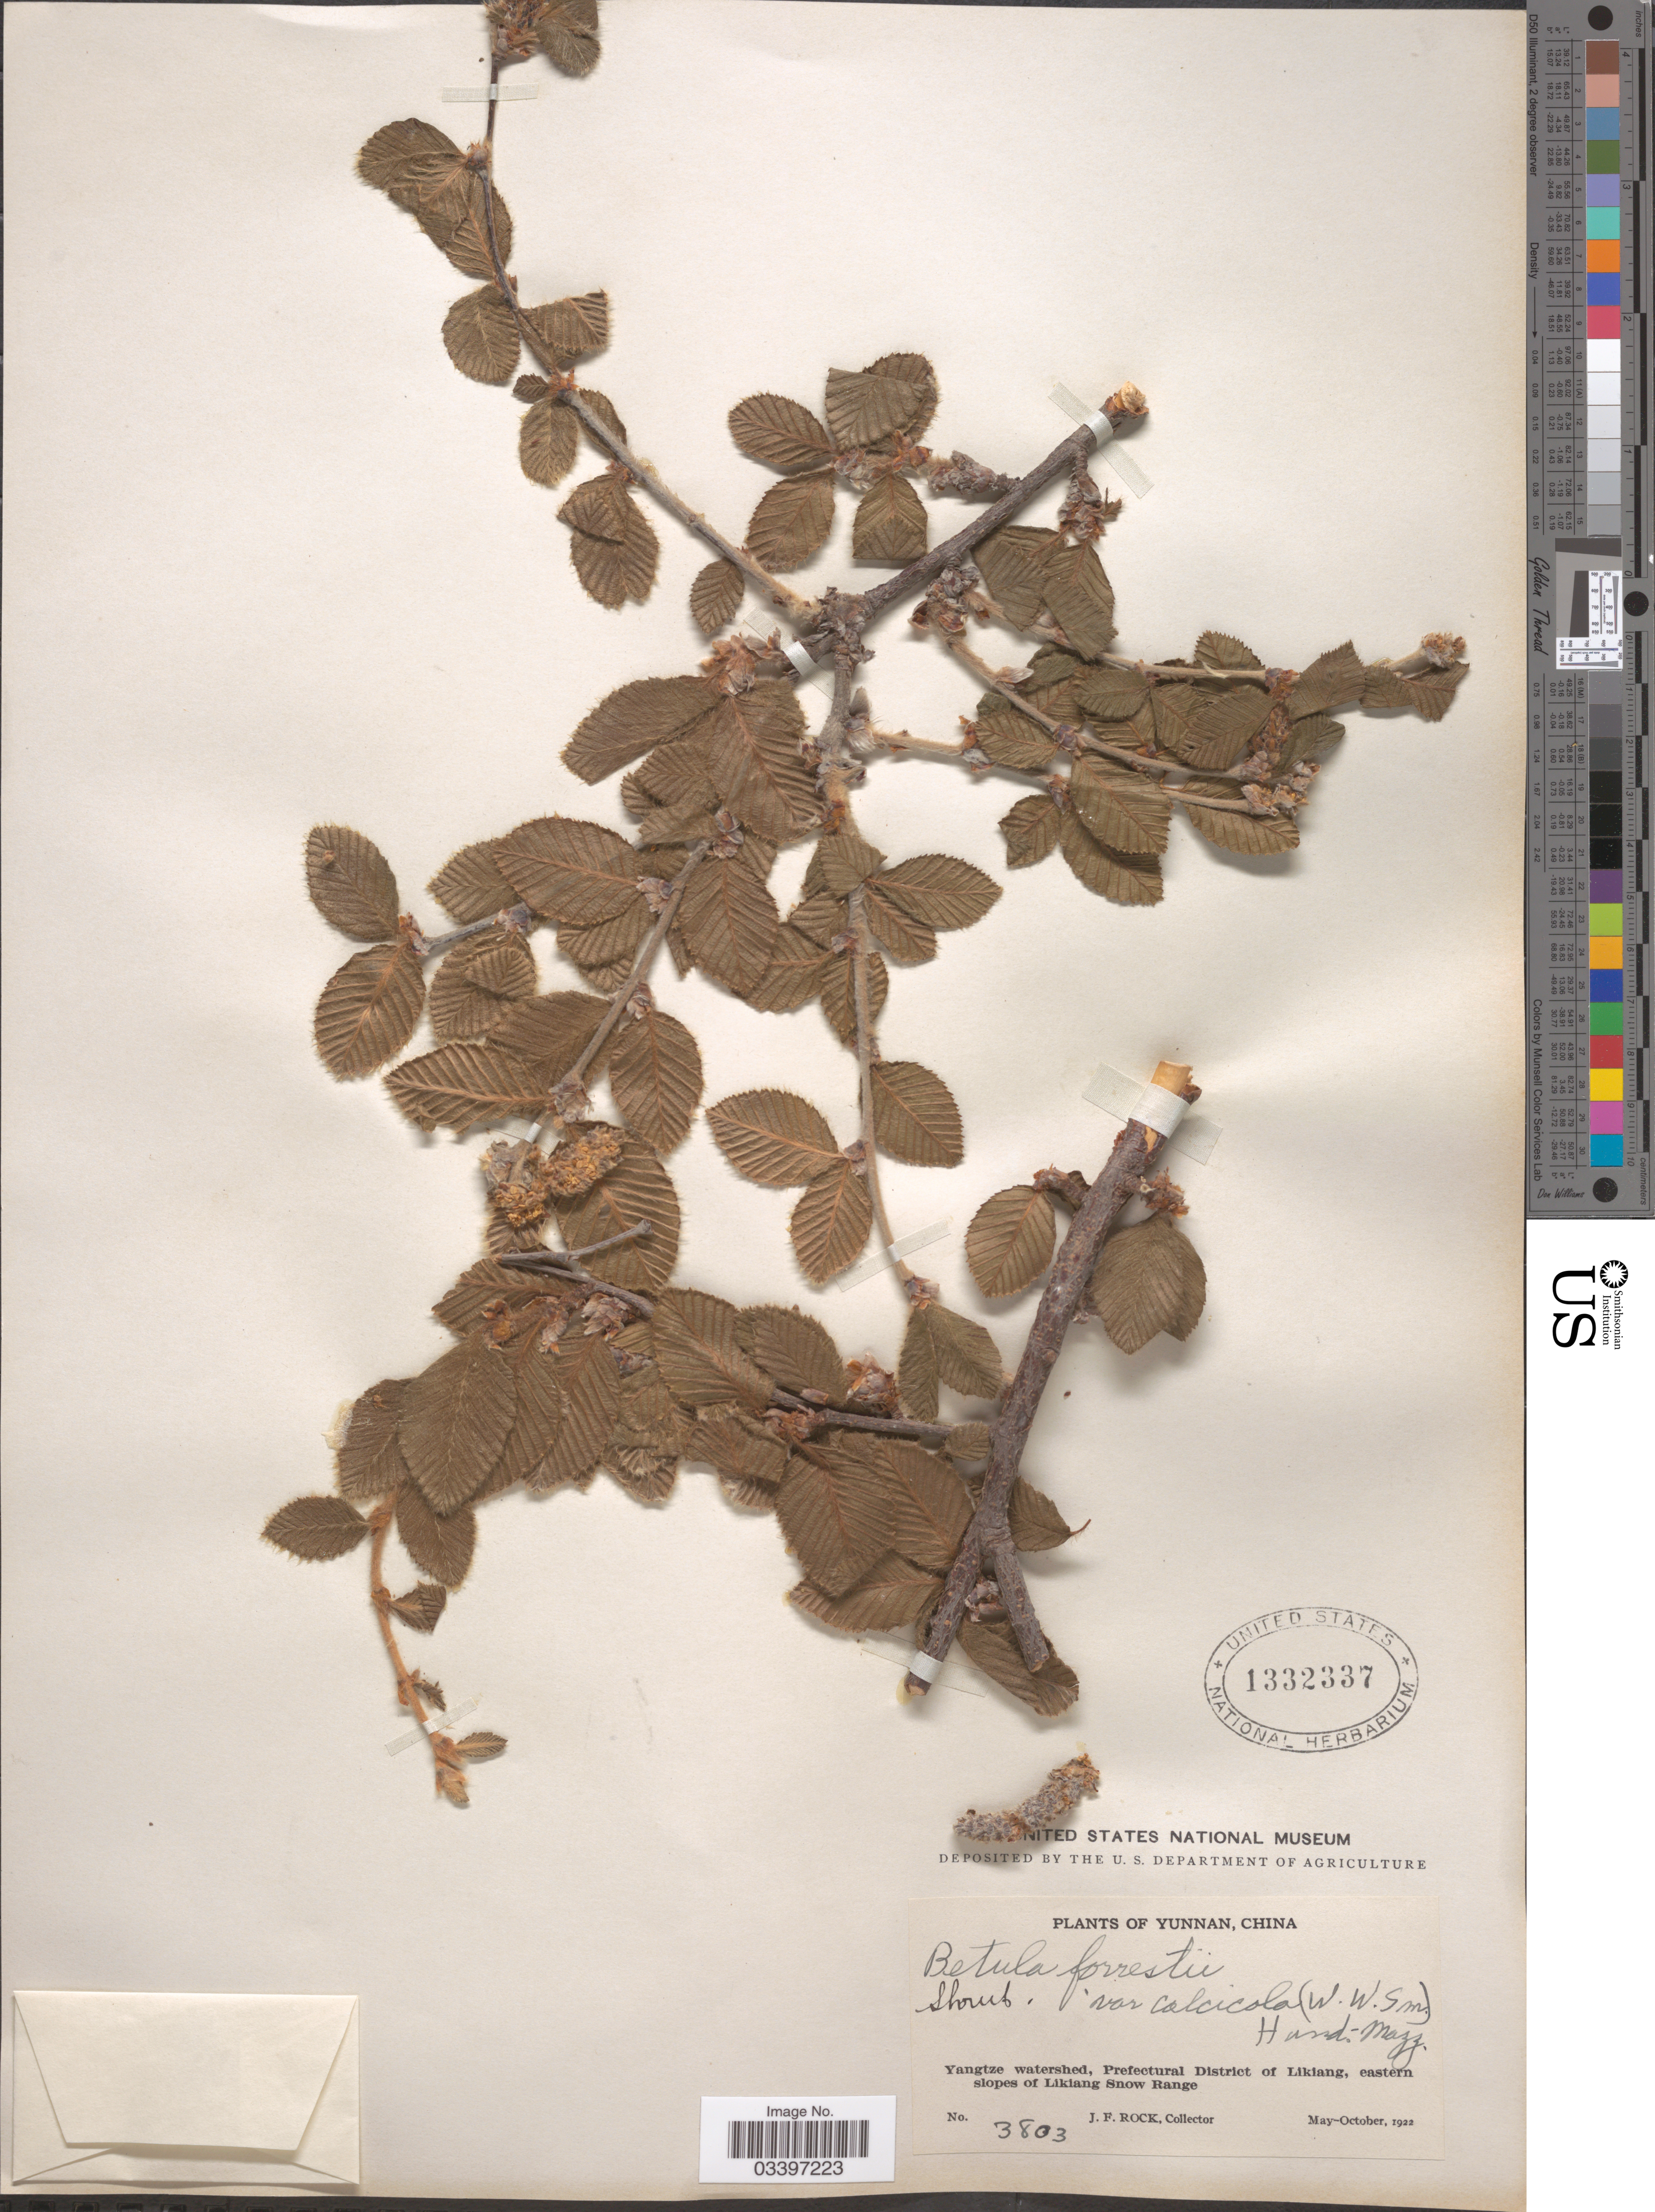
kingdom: Plantae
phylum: Tracheophyta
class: Magnoliopsida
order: Fagales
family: Betulaceae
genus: Betula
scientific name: Betula calcicola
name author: (W.W. Sm.) P.C. Li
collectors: J. Rock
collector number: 3803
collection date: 1922-05/1922-10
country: China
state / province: Yunnan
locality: Yangtze watershed, Prefectural District of Likiang, eastern slopes of Likiang Snow Range.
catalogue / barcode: US 1332337